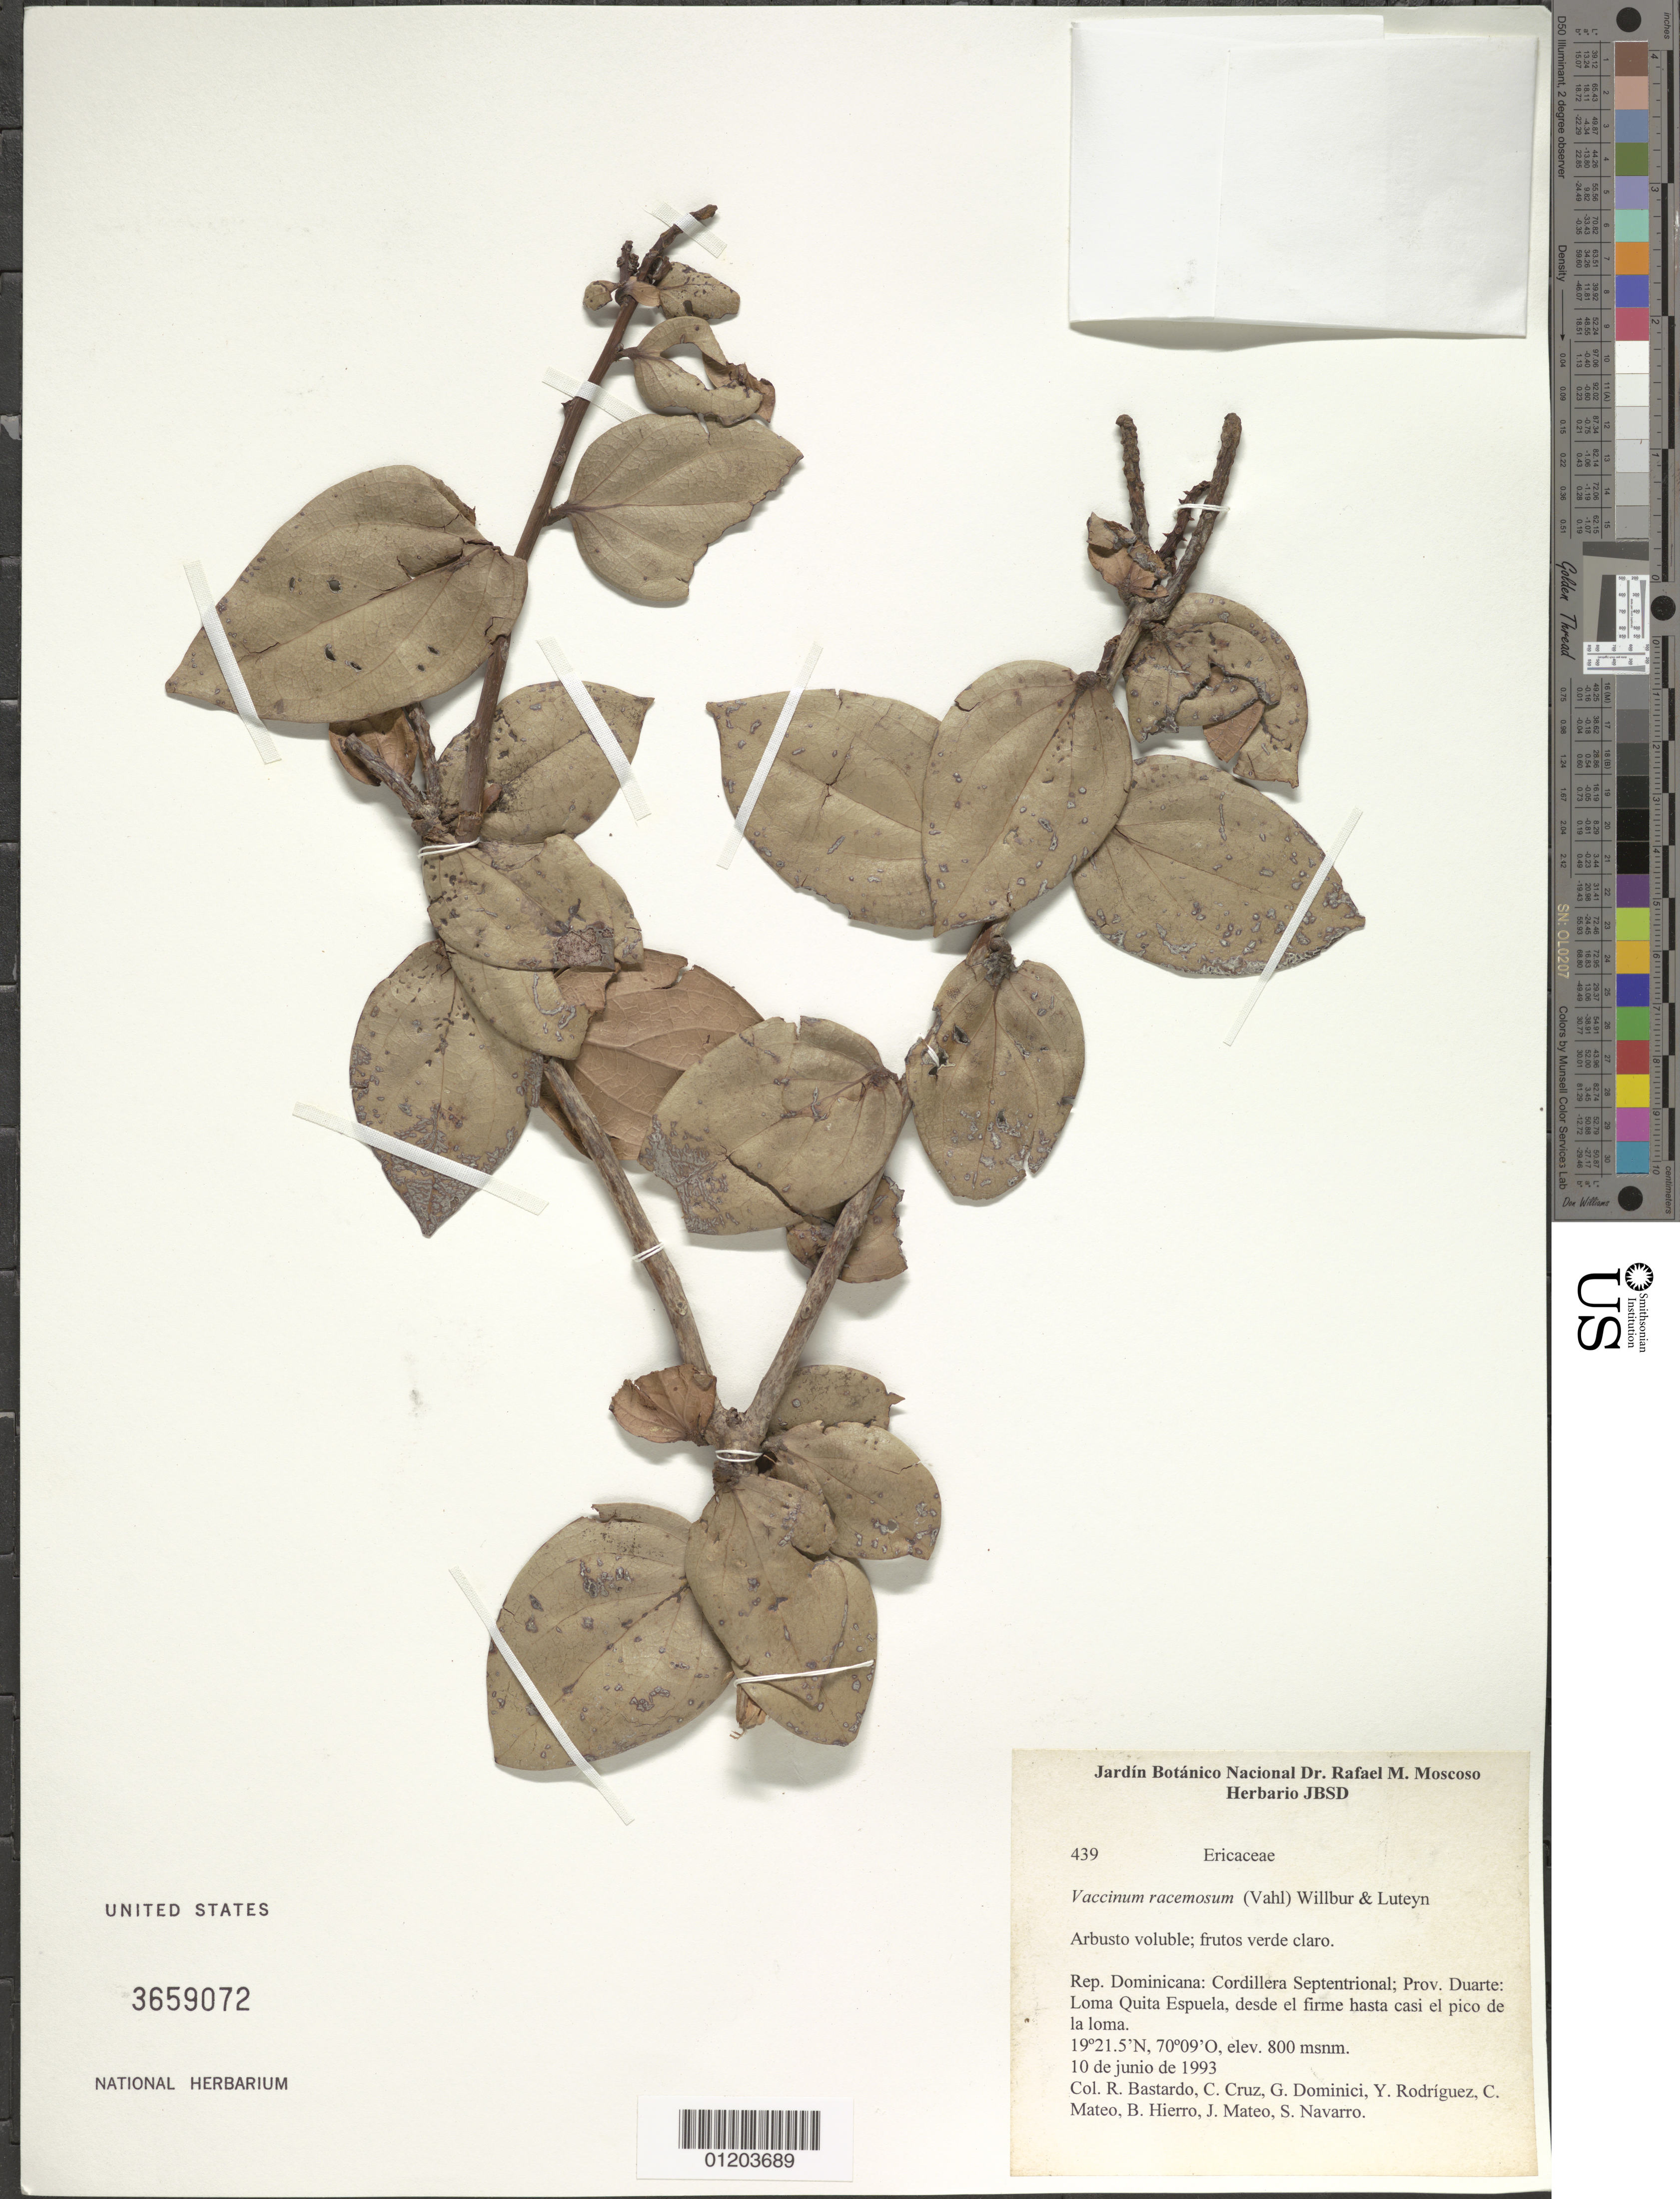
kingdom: Plantae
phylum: Tracheophyta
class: Magnoliopsida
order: Ericales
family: Ericaceae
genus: Vaccinium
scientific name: Vaccinium racemosum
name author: (Vahl) Wilbur & Luteyn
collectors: R. Bastardo, C. Cruz, G. Dominici, Y. Rodríguez, C. Mateo, B. Hierro, J. Mateo & S. Navarro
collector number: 439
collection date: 1993-06-10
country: Dominican Republic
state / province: Duarte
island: Hispaniola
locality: Cordillera Septentrional, LomaQuita Espuela.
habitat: Desde el firme hasta casi el pico de la loma.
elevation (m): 800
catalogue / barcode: US 3659072